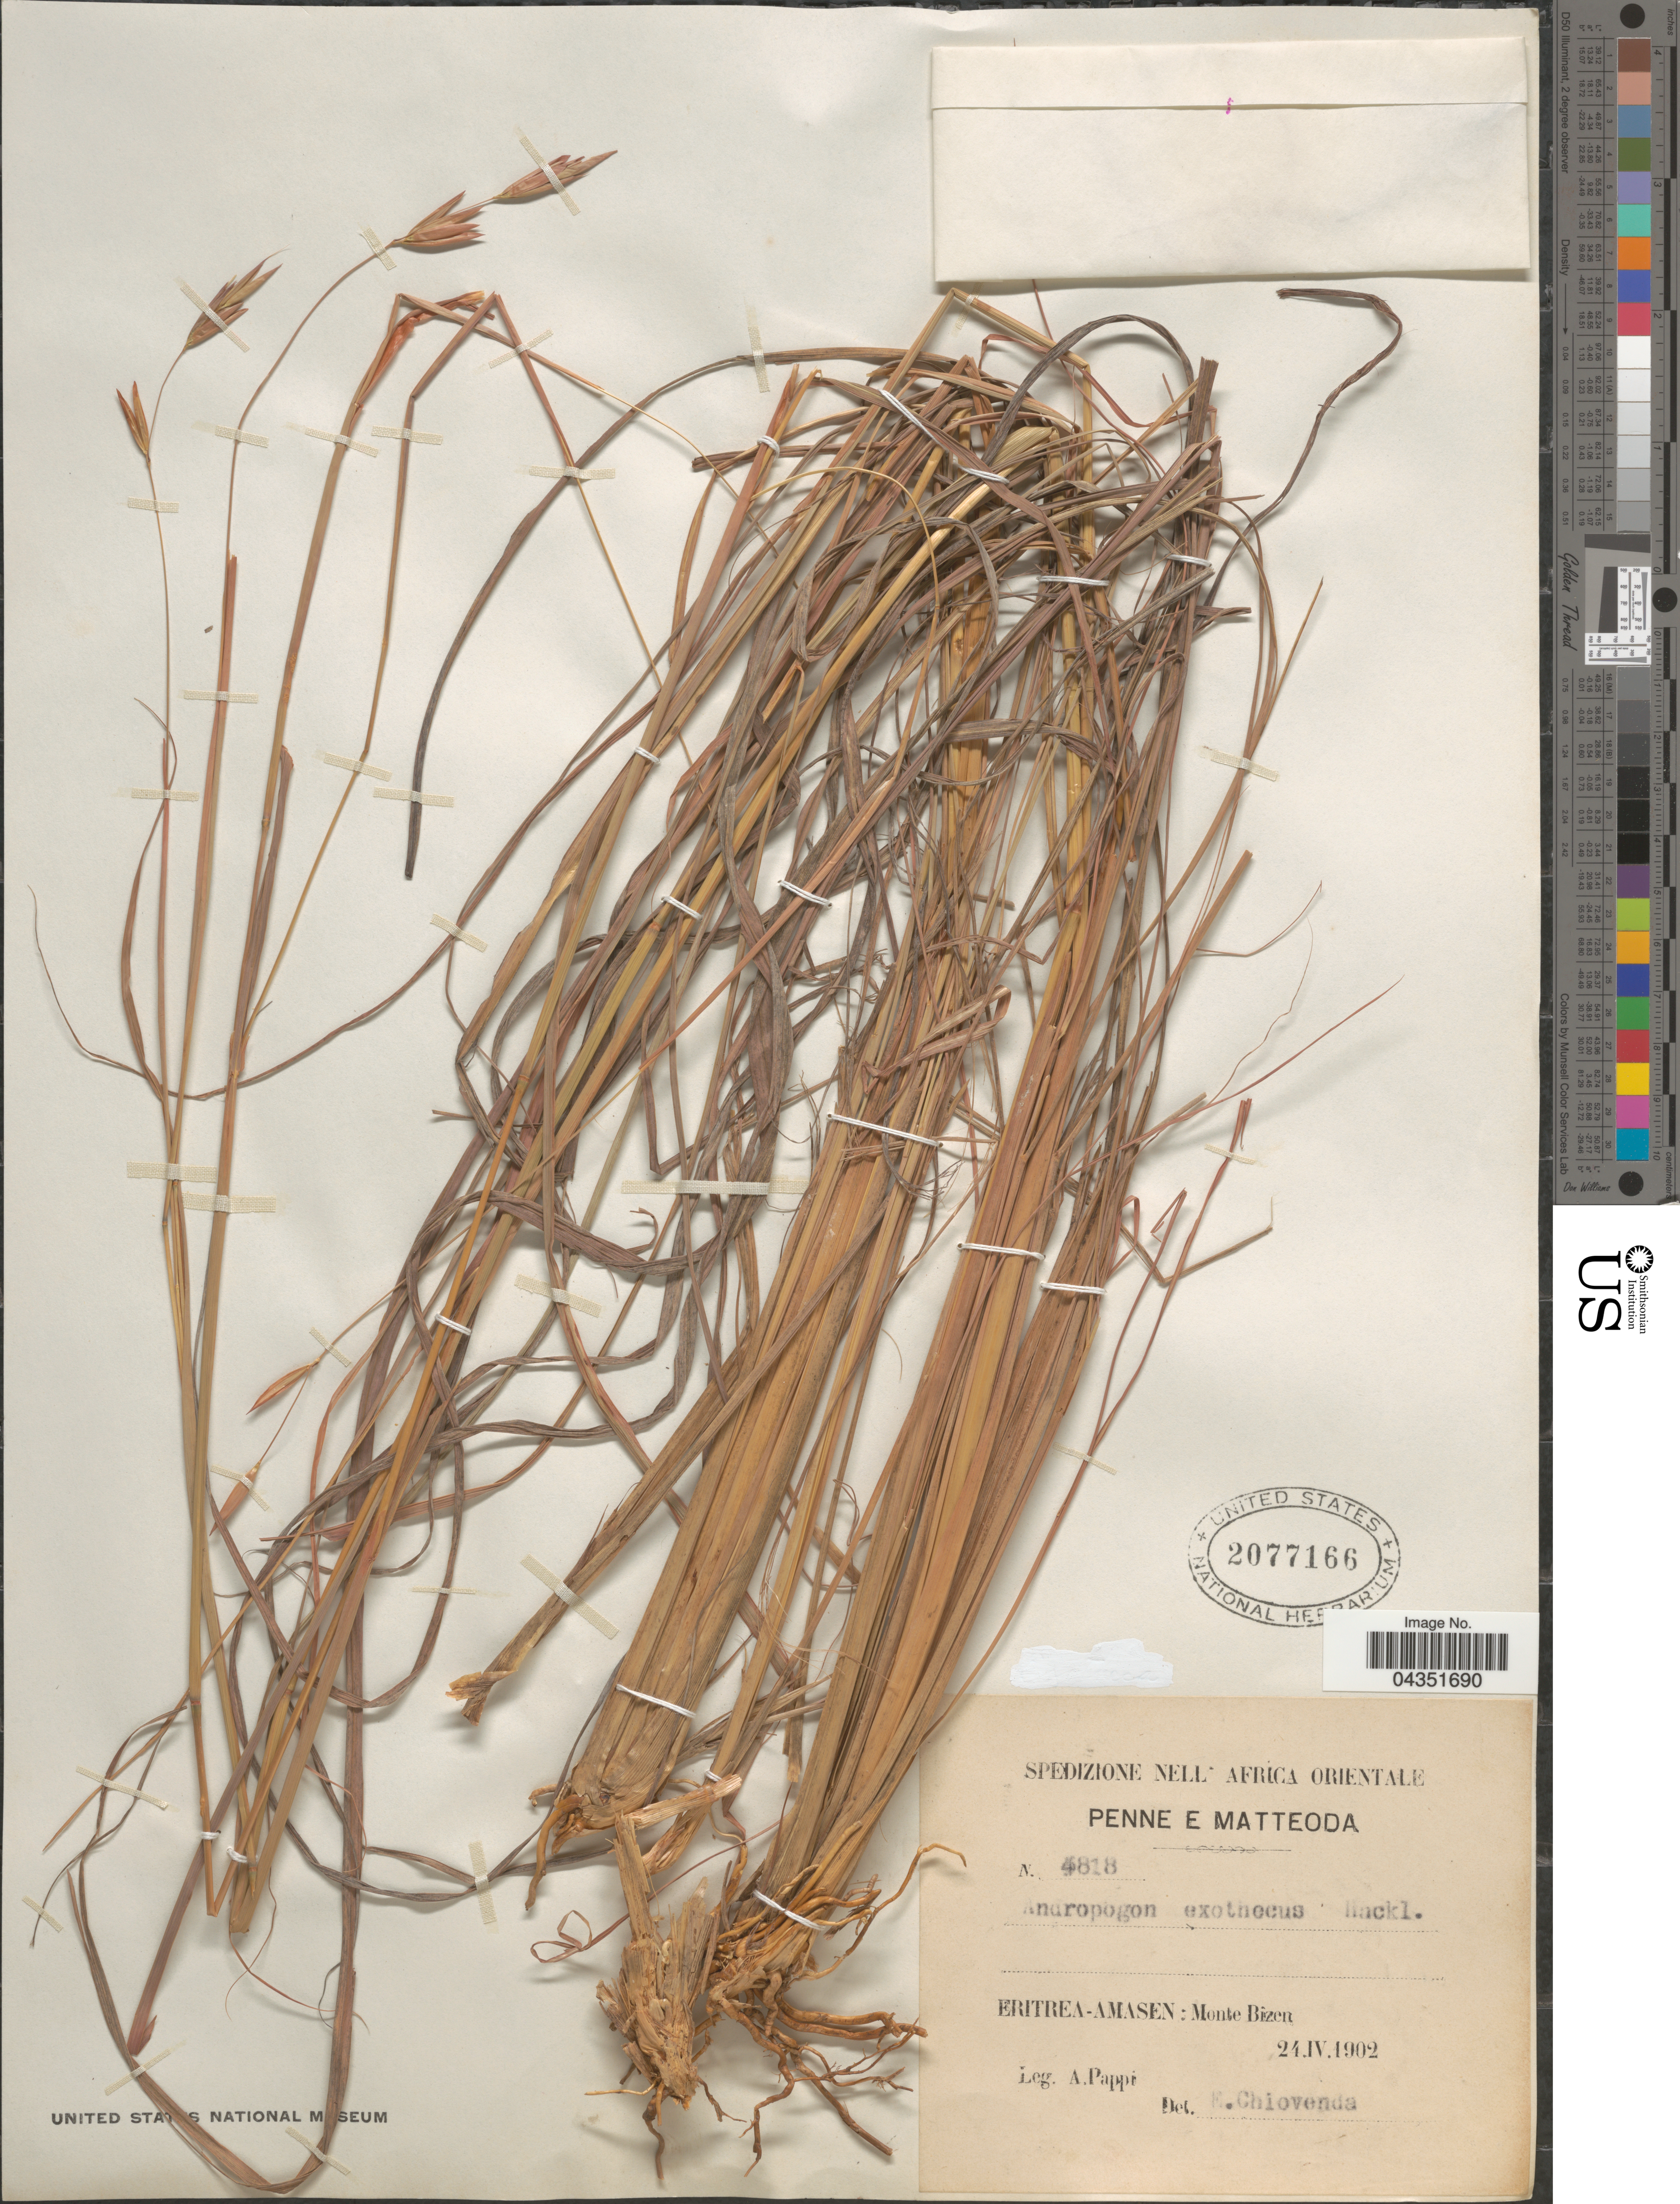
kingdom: Plantae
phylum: Tracheophyta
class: Liliopsida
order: Poales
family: Poaceae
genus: Exotheca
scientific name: Exotheca abyssinica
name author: (Hochst. ex A. Rich.) Andersson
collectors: A. Pappi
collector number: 4818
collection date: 1902-04-24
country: Eritrea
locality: Africa Orientale. Amasen: Monte Bizen.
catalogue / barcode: US 2077166